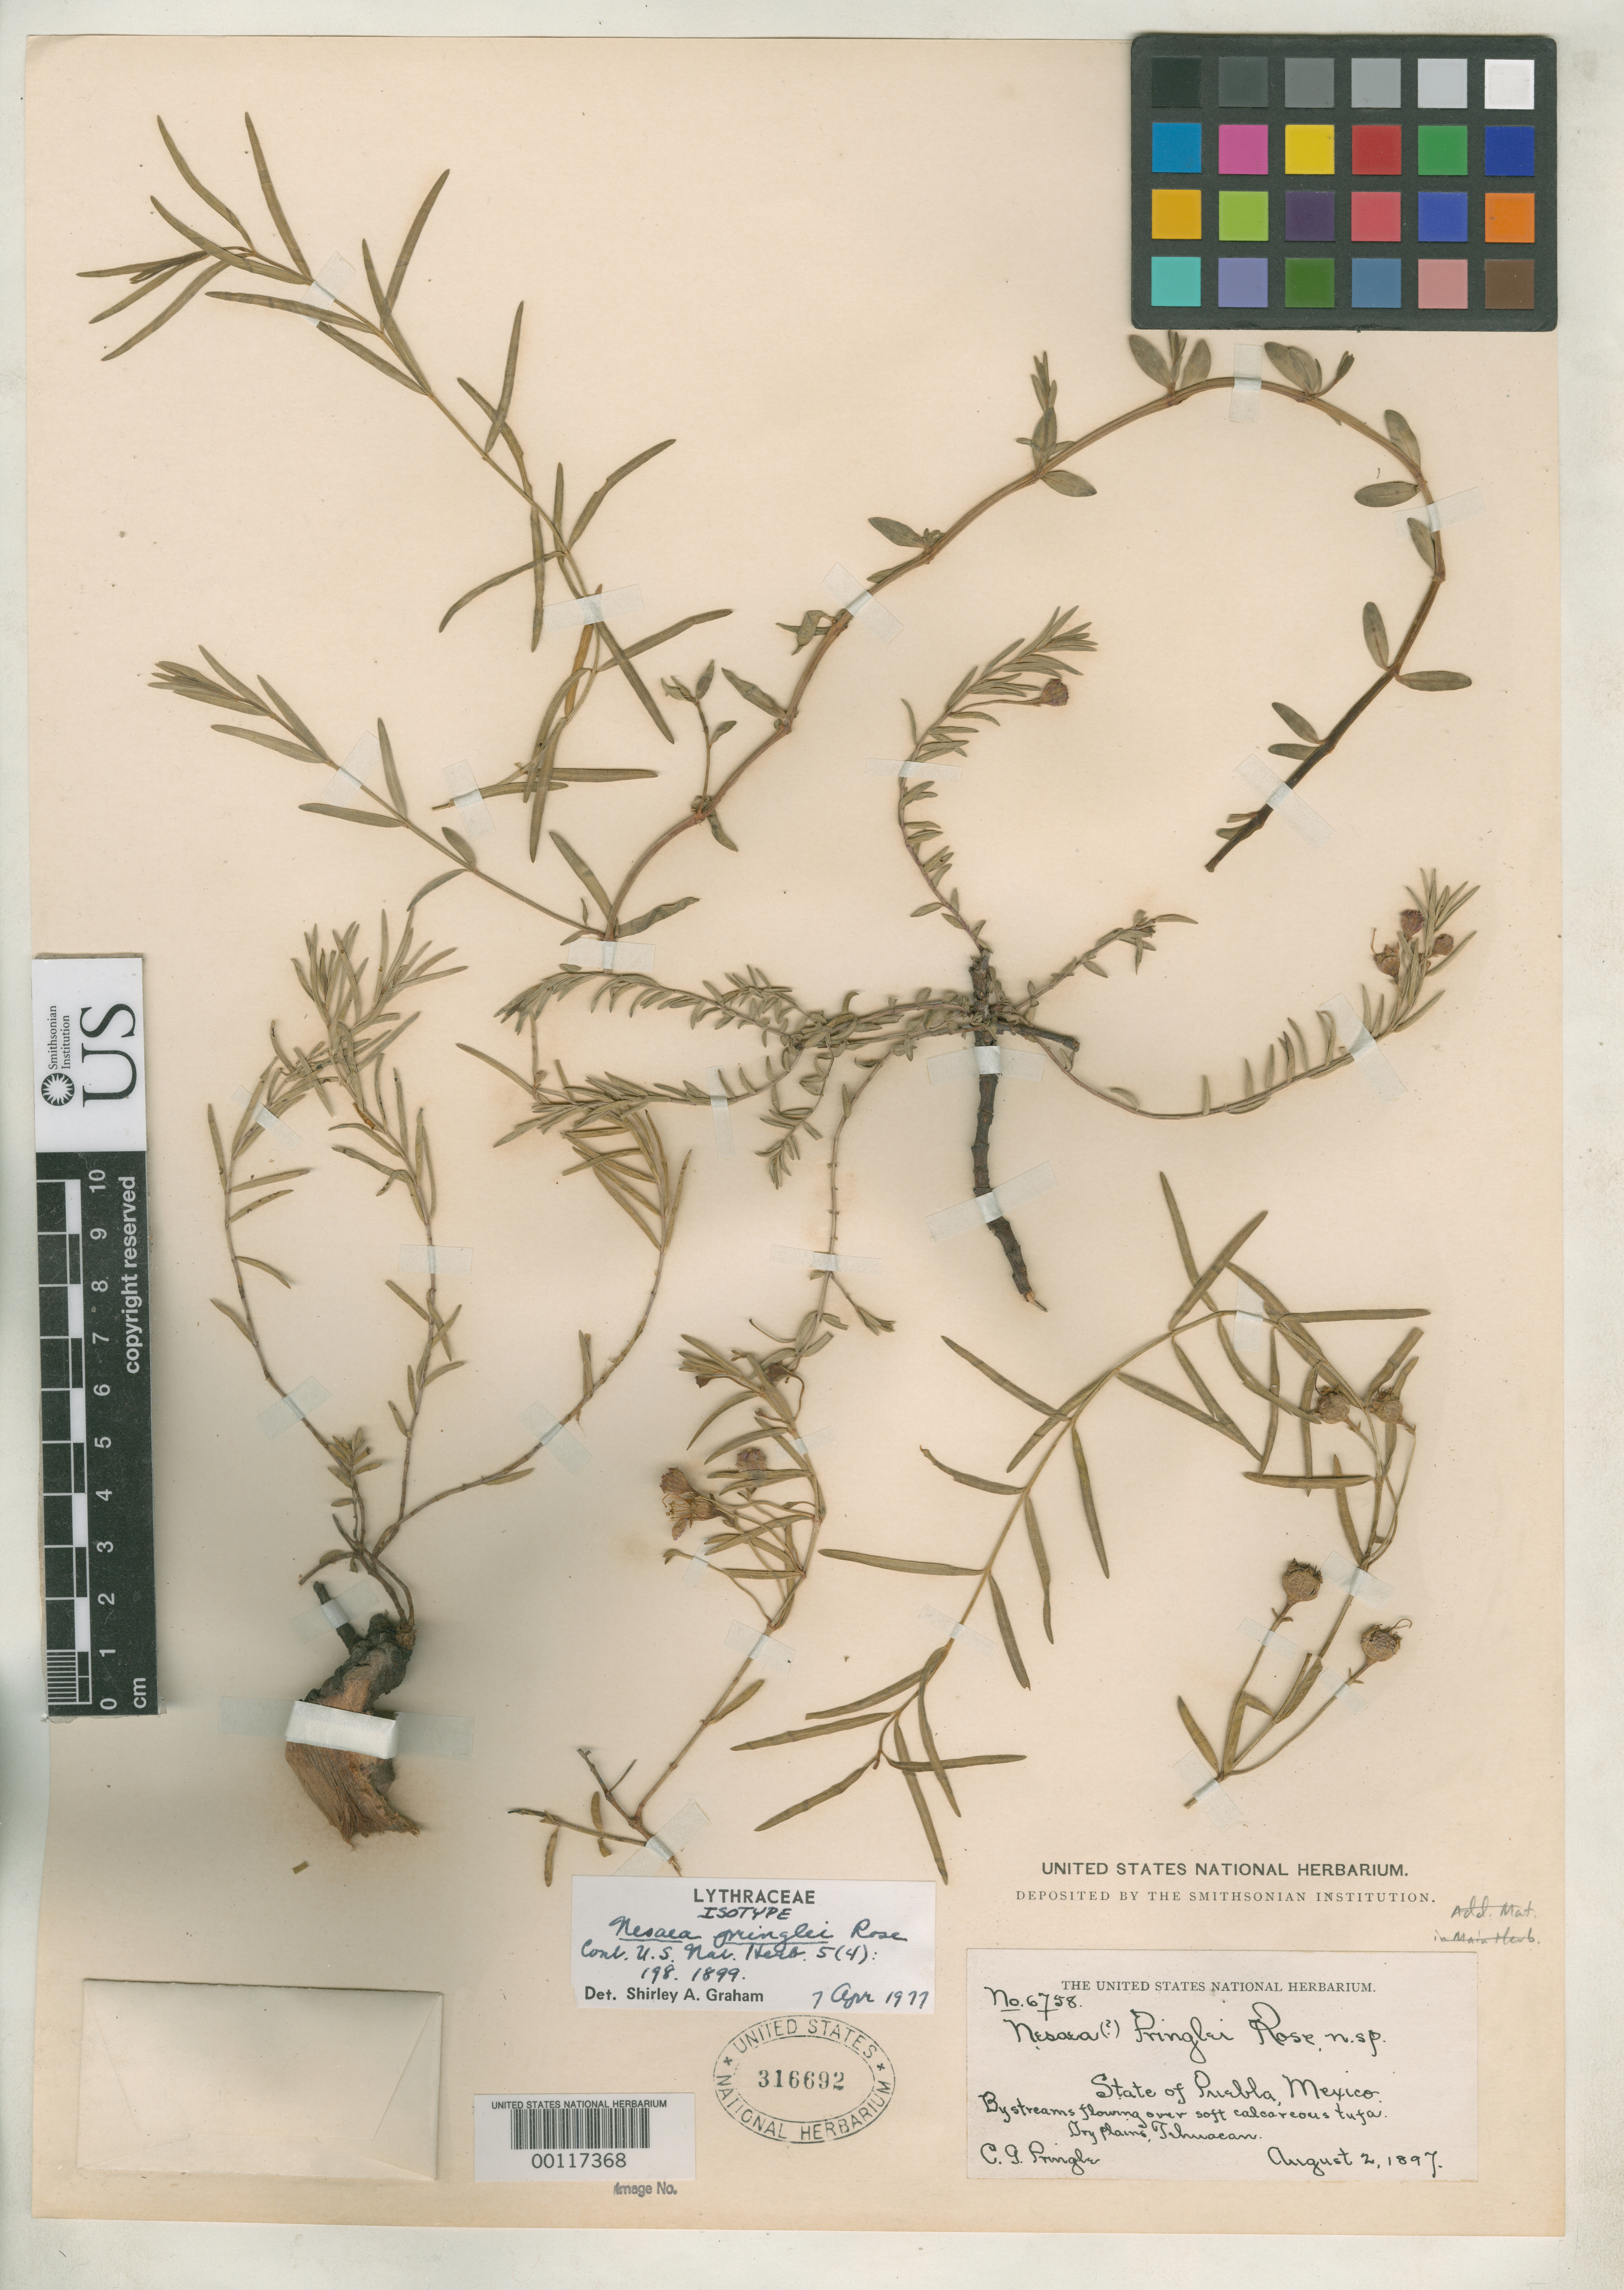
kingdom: Plantae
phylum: Tracheophyta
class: Magnoliopsida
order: Myrtales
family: Lythraceae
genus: Nesaea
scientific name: Nesaea pringlei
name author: Rose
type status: Isolectotype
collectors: C. G. Pringle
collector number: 6758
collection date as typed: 02 Aug 1897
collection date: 1897-08-02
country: Mexico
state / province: Puebla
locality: Dry plains, Tehuacan.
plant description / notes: One of two original duplicates in the U.S. National Herbarium.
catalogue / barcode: US 316692